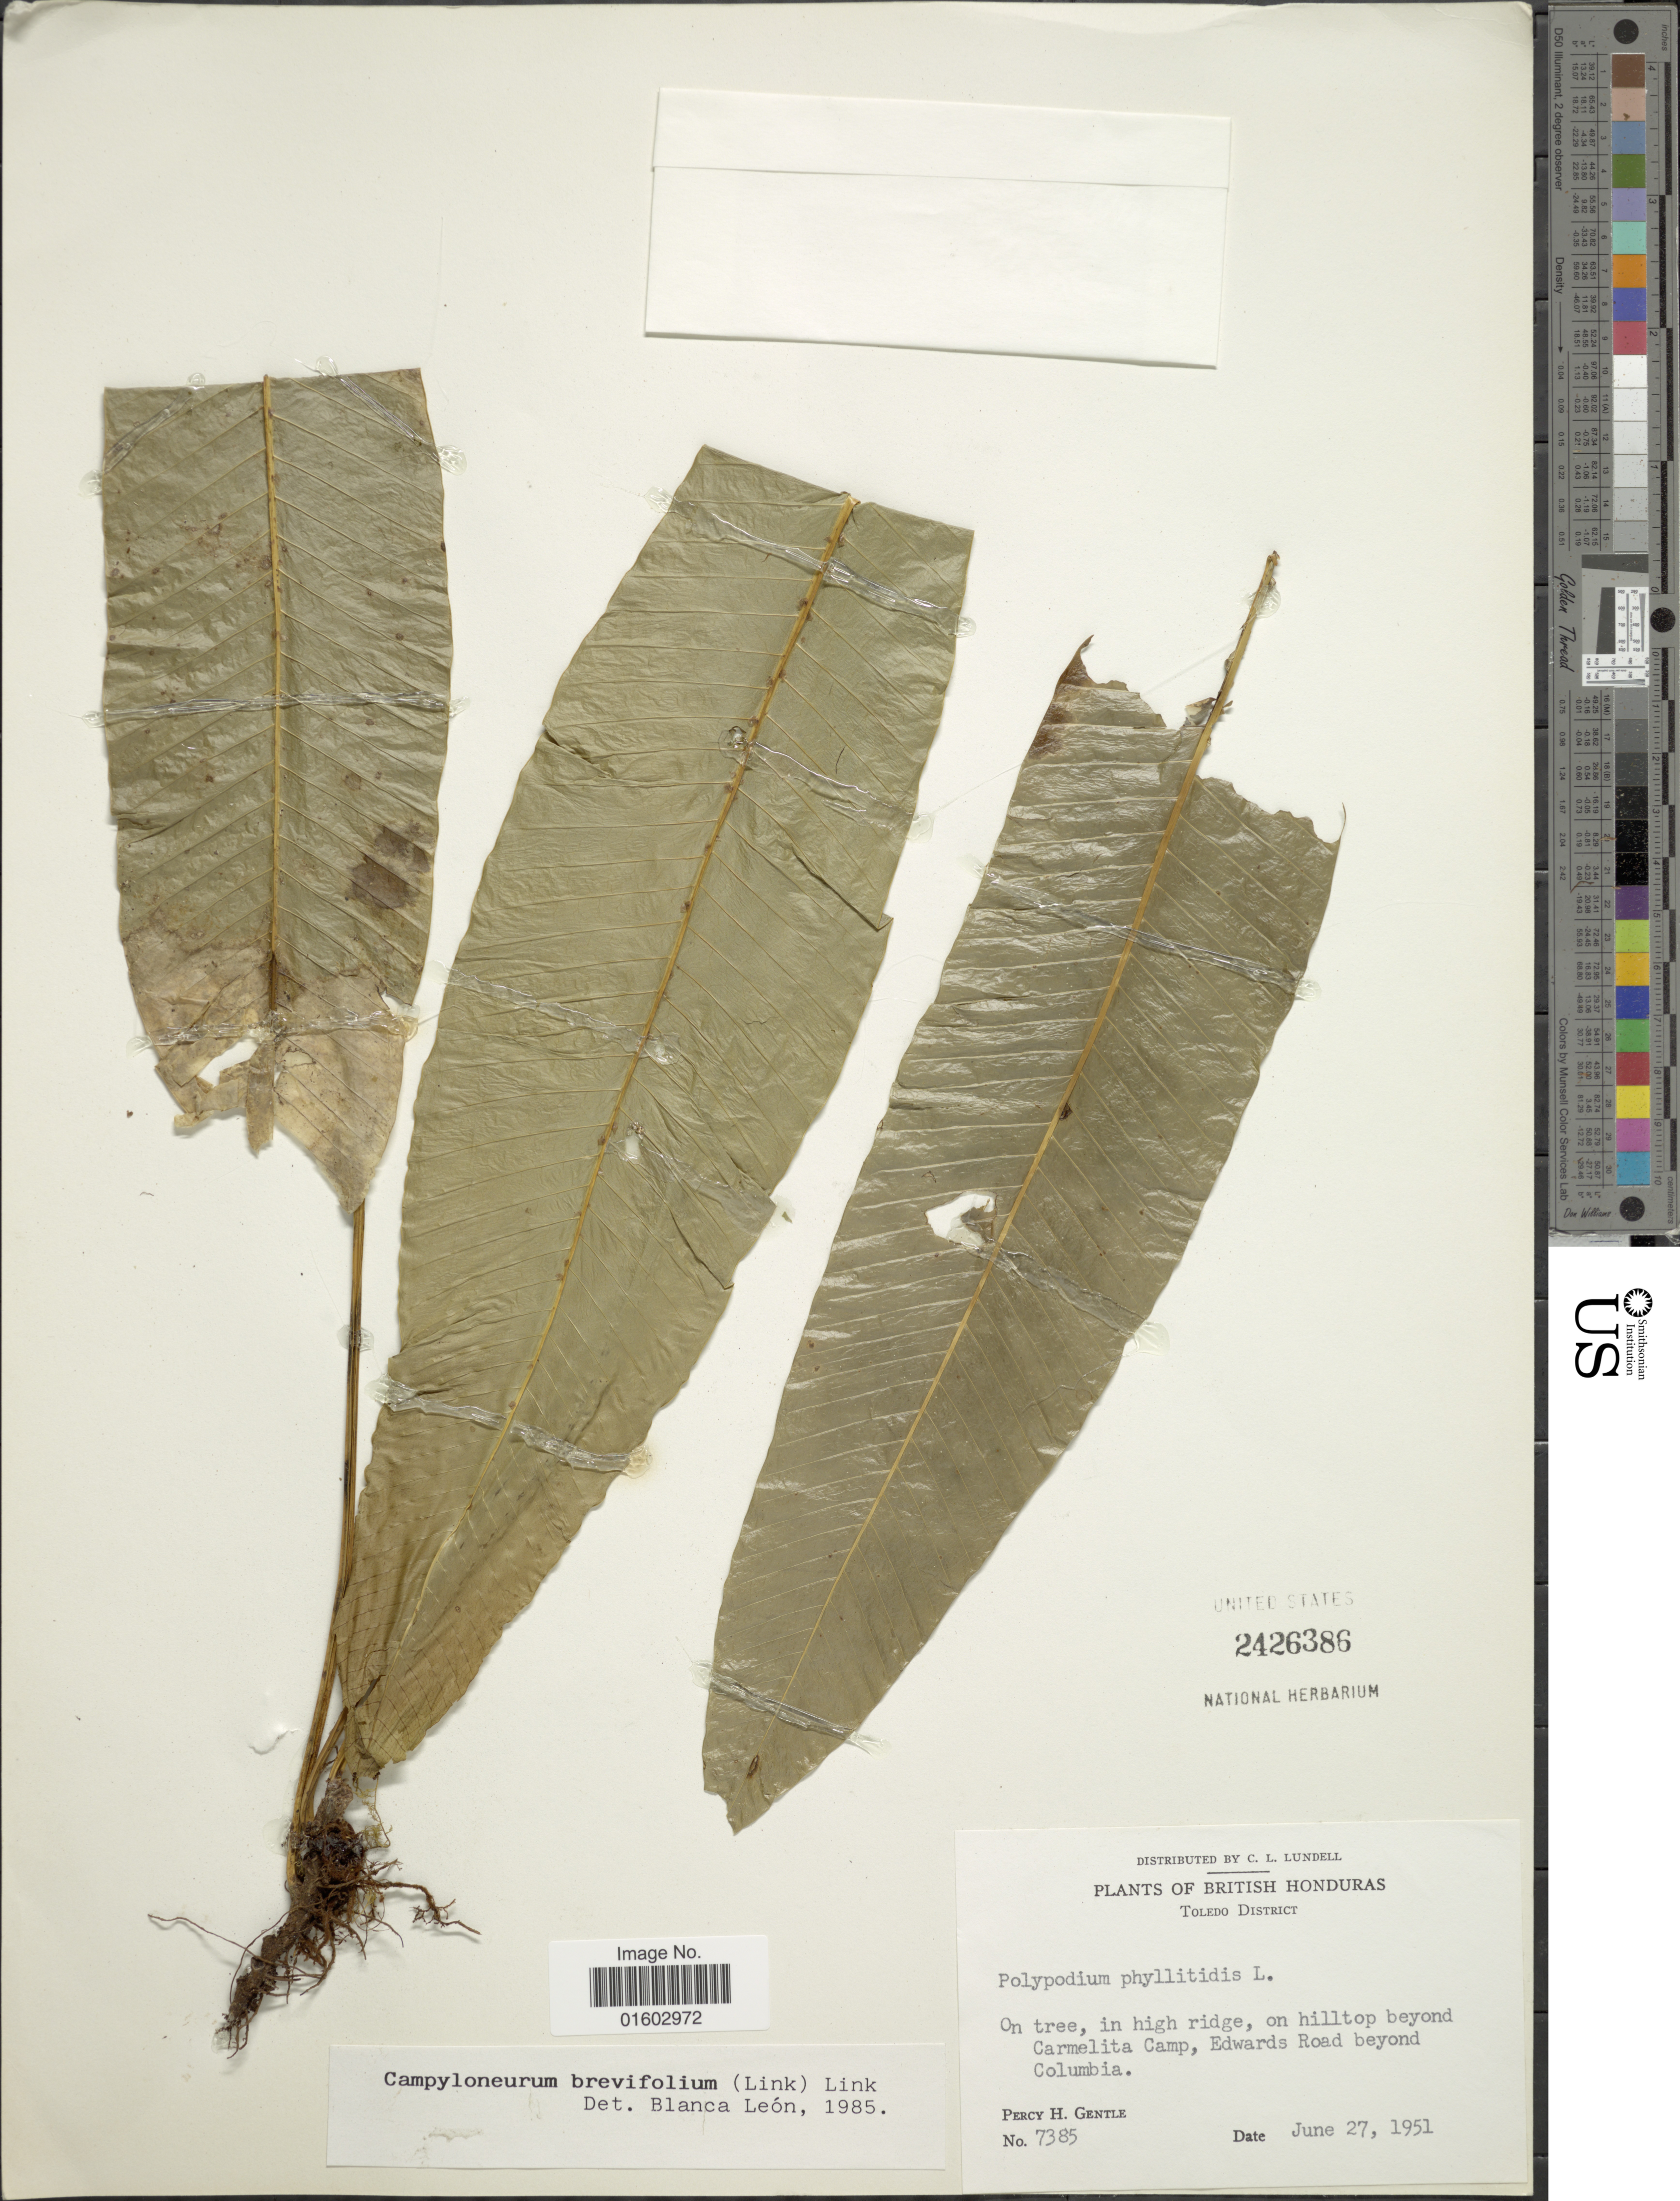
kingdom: Plantae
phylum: Tracheophyta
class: Polypodiopsida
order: Polypodiales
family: Polypodiaceae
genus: Campyloneurum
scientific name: Campyloneurum latum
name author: T. Moore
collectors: P. H. Gentle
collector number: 7385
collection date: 1951-06-27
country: Belize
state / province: Toledo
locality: British Honduras. Toledo District. on hilltop beyond Carmelita Camp, Edwards Road beyond Columbia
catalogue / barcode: US 2426386